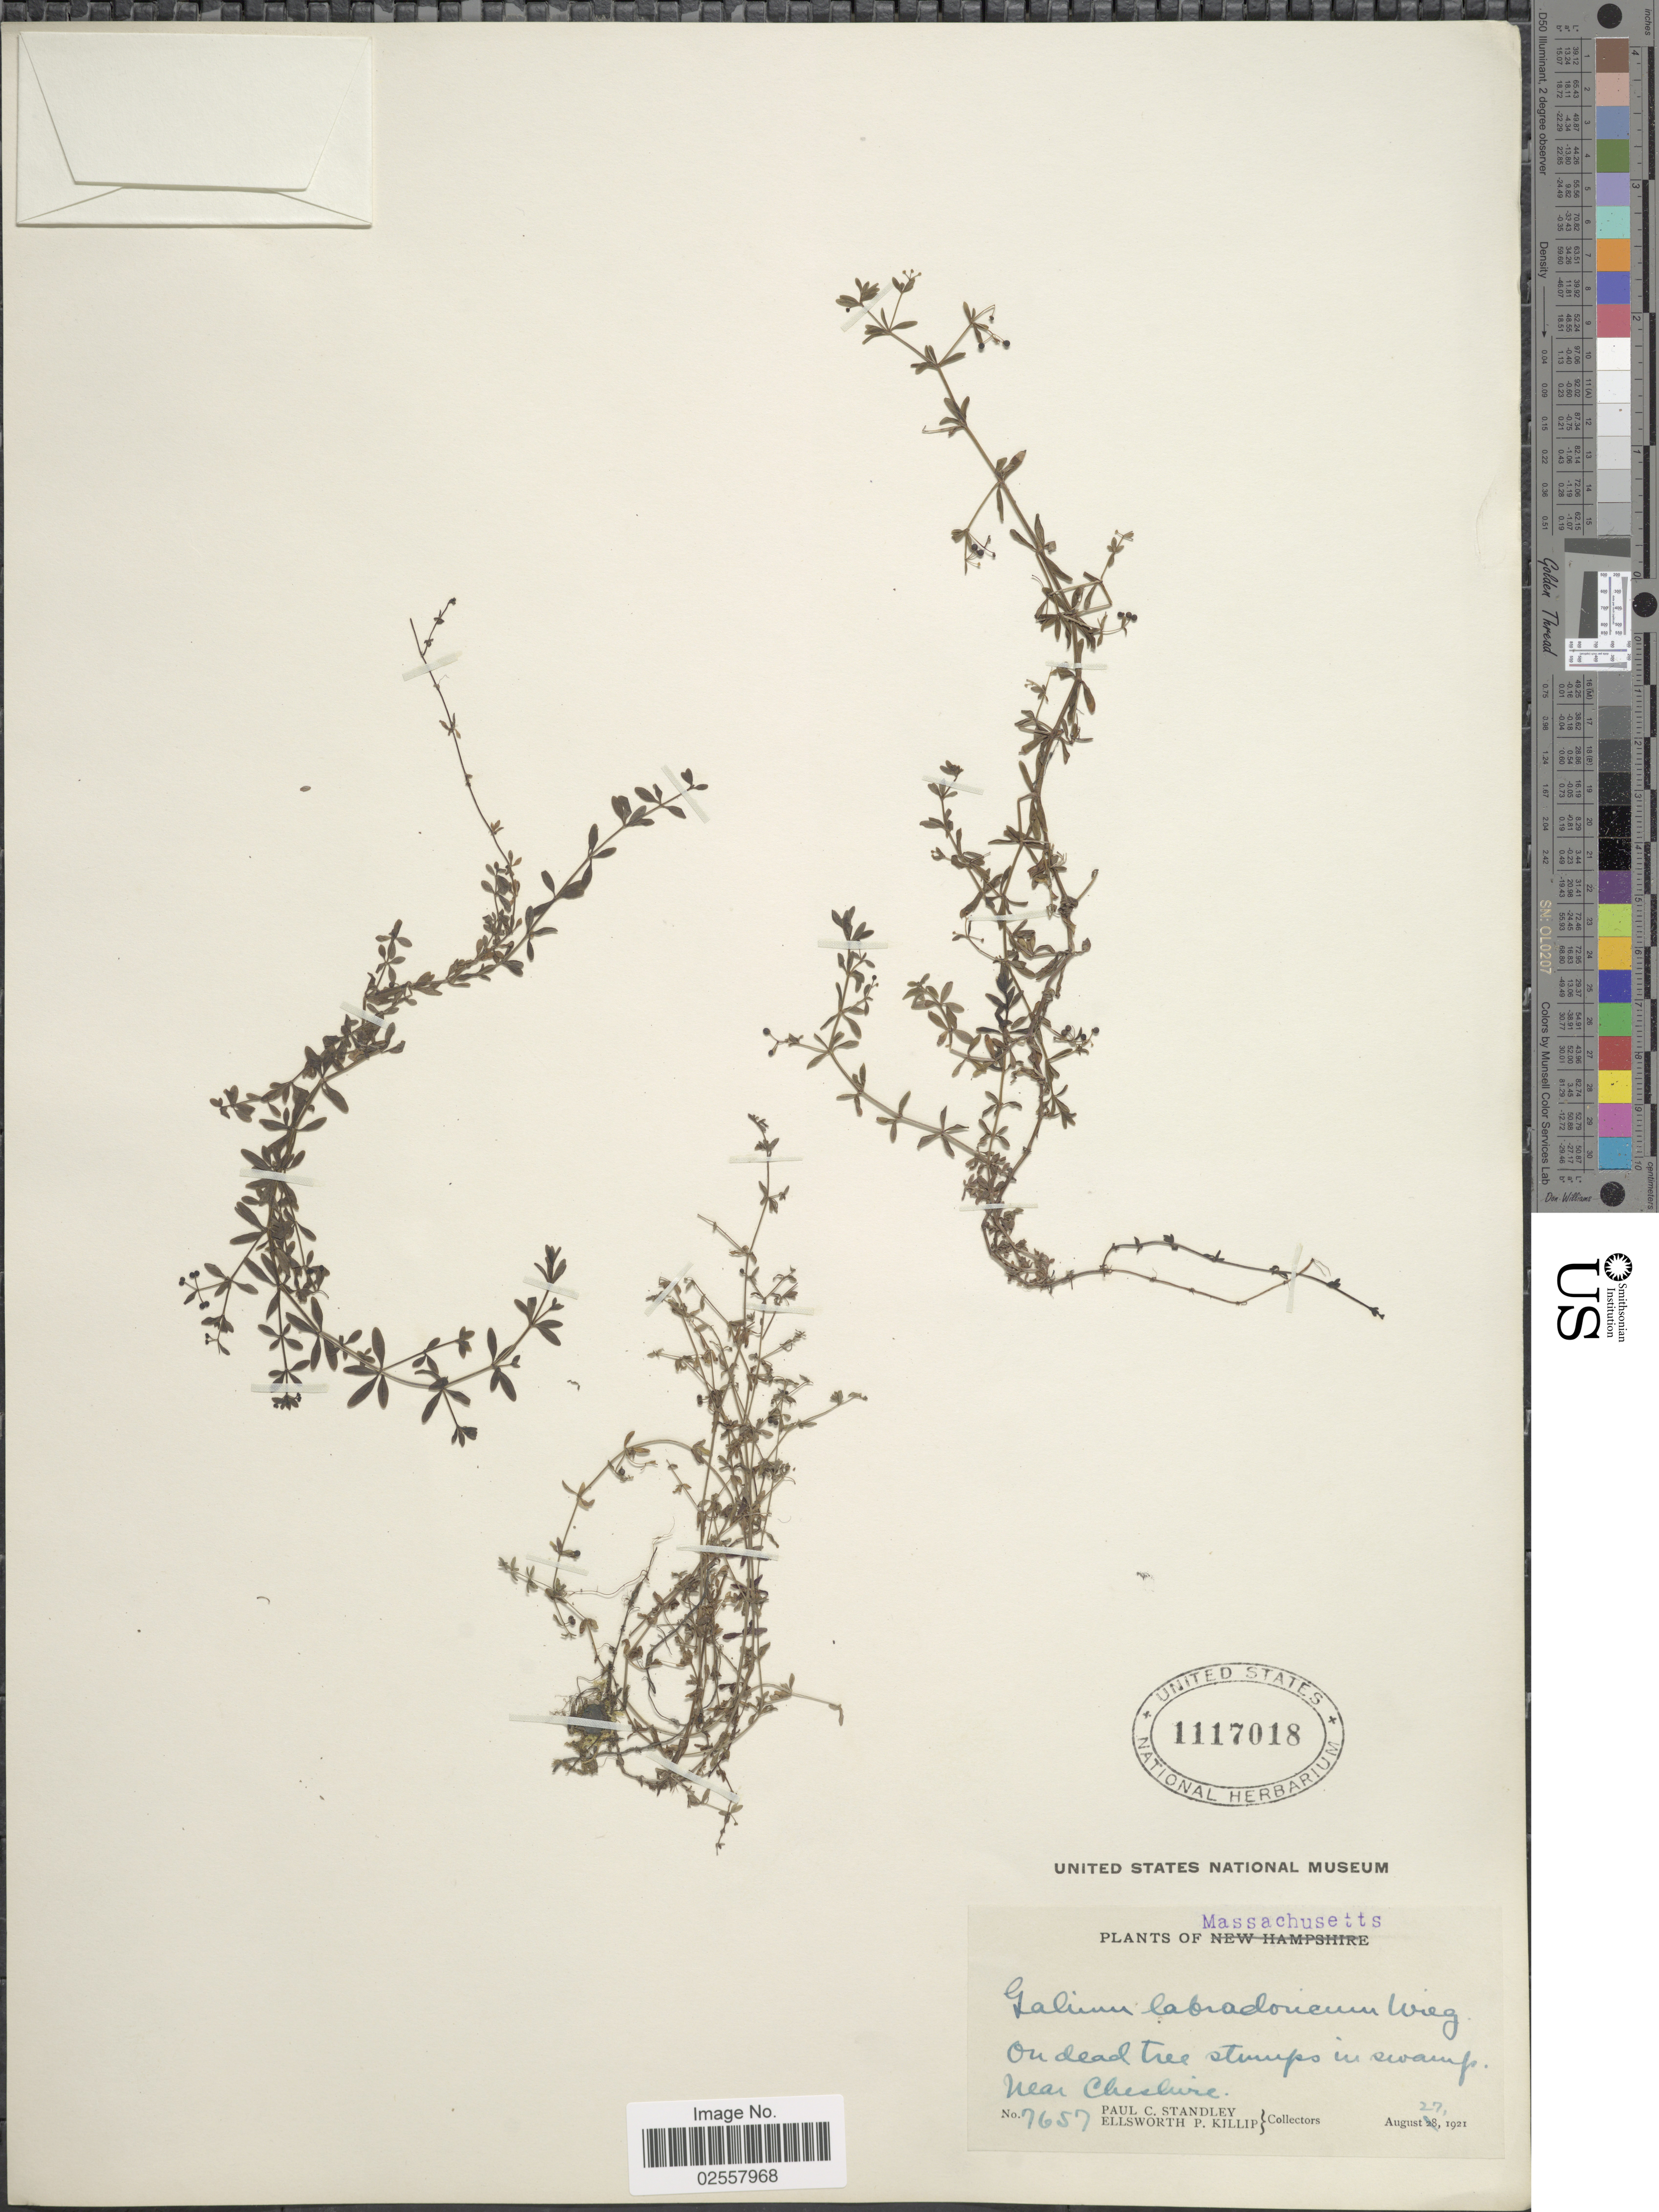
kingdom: Plantae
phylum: Tracheophyta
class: Magnoliopsida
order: Gentianales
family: Rubiaceae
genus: Galium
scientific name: Galium labradoricum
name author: (Wiegand) Wiegand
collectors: P. C. Standley & E. P. Killip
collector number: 7657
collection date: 1921-08-27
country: United States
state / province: Massachusetts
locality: On dead tree stumps in swamp, near Cheshire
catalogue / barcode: US 1117018